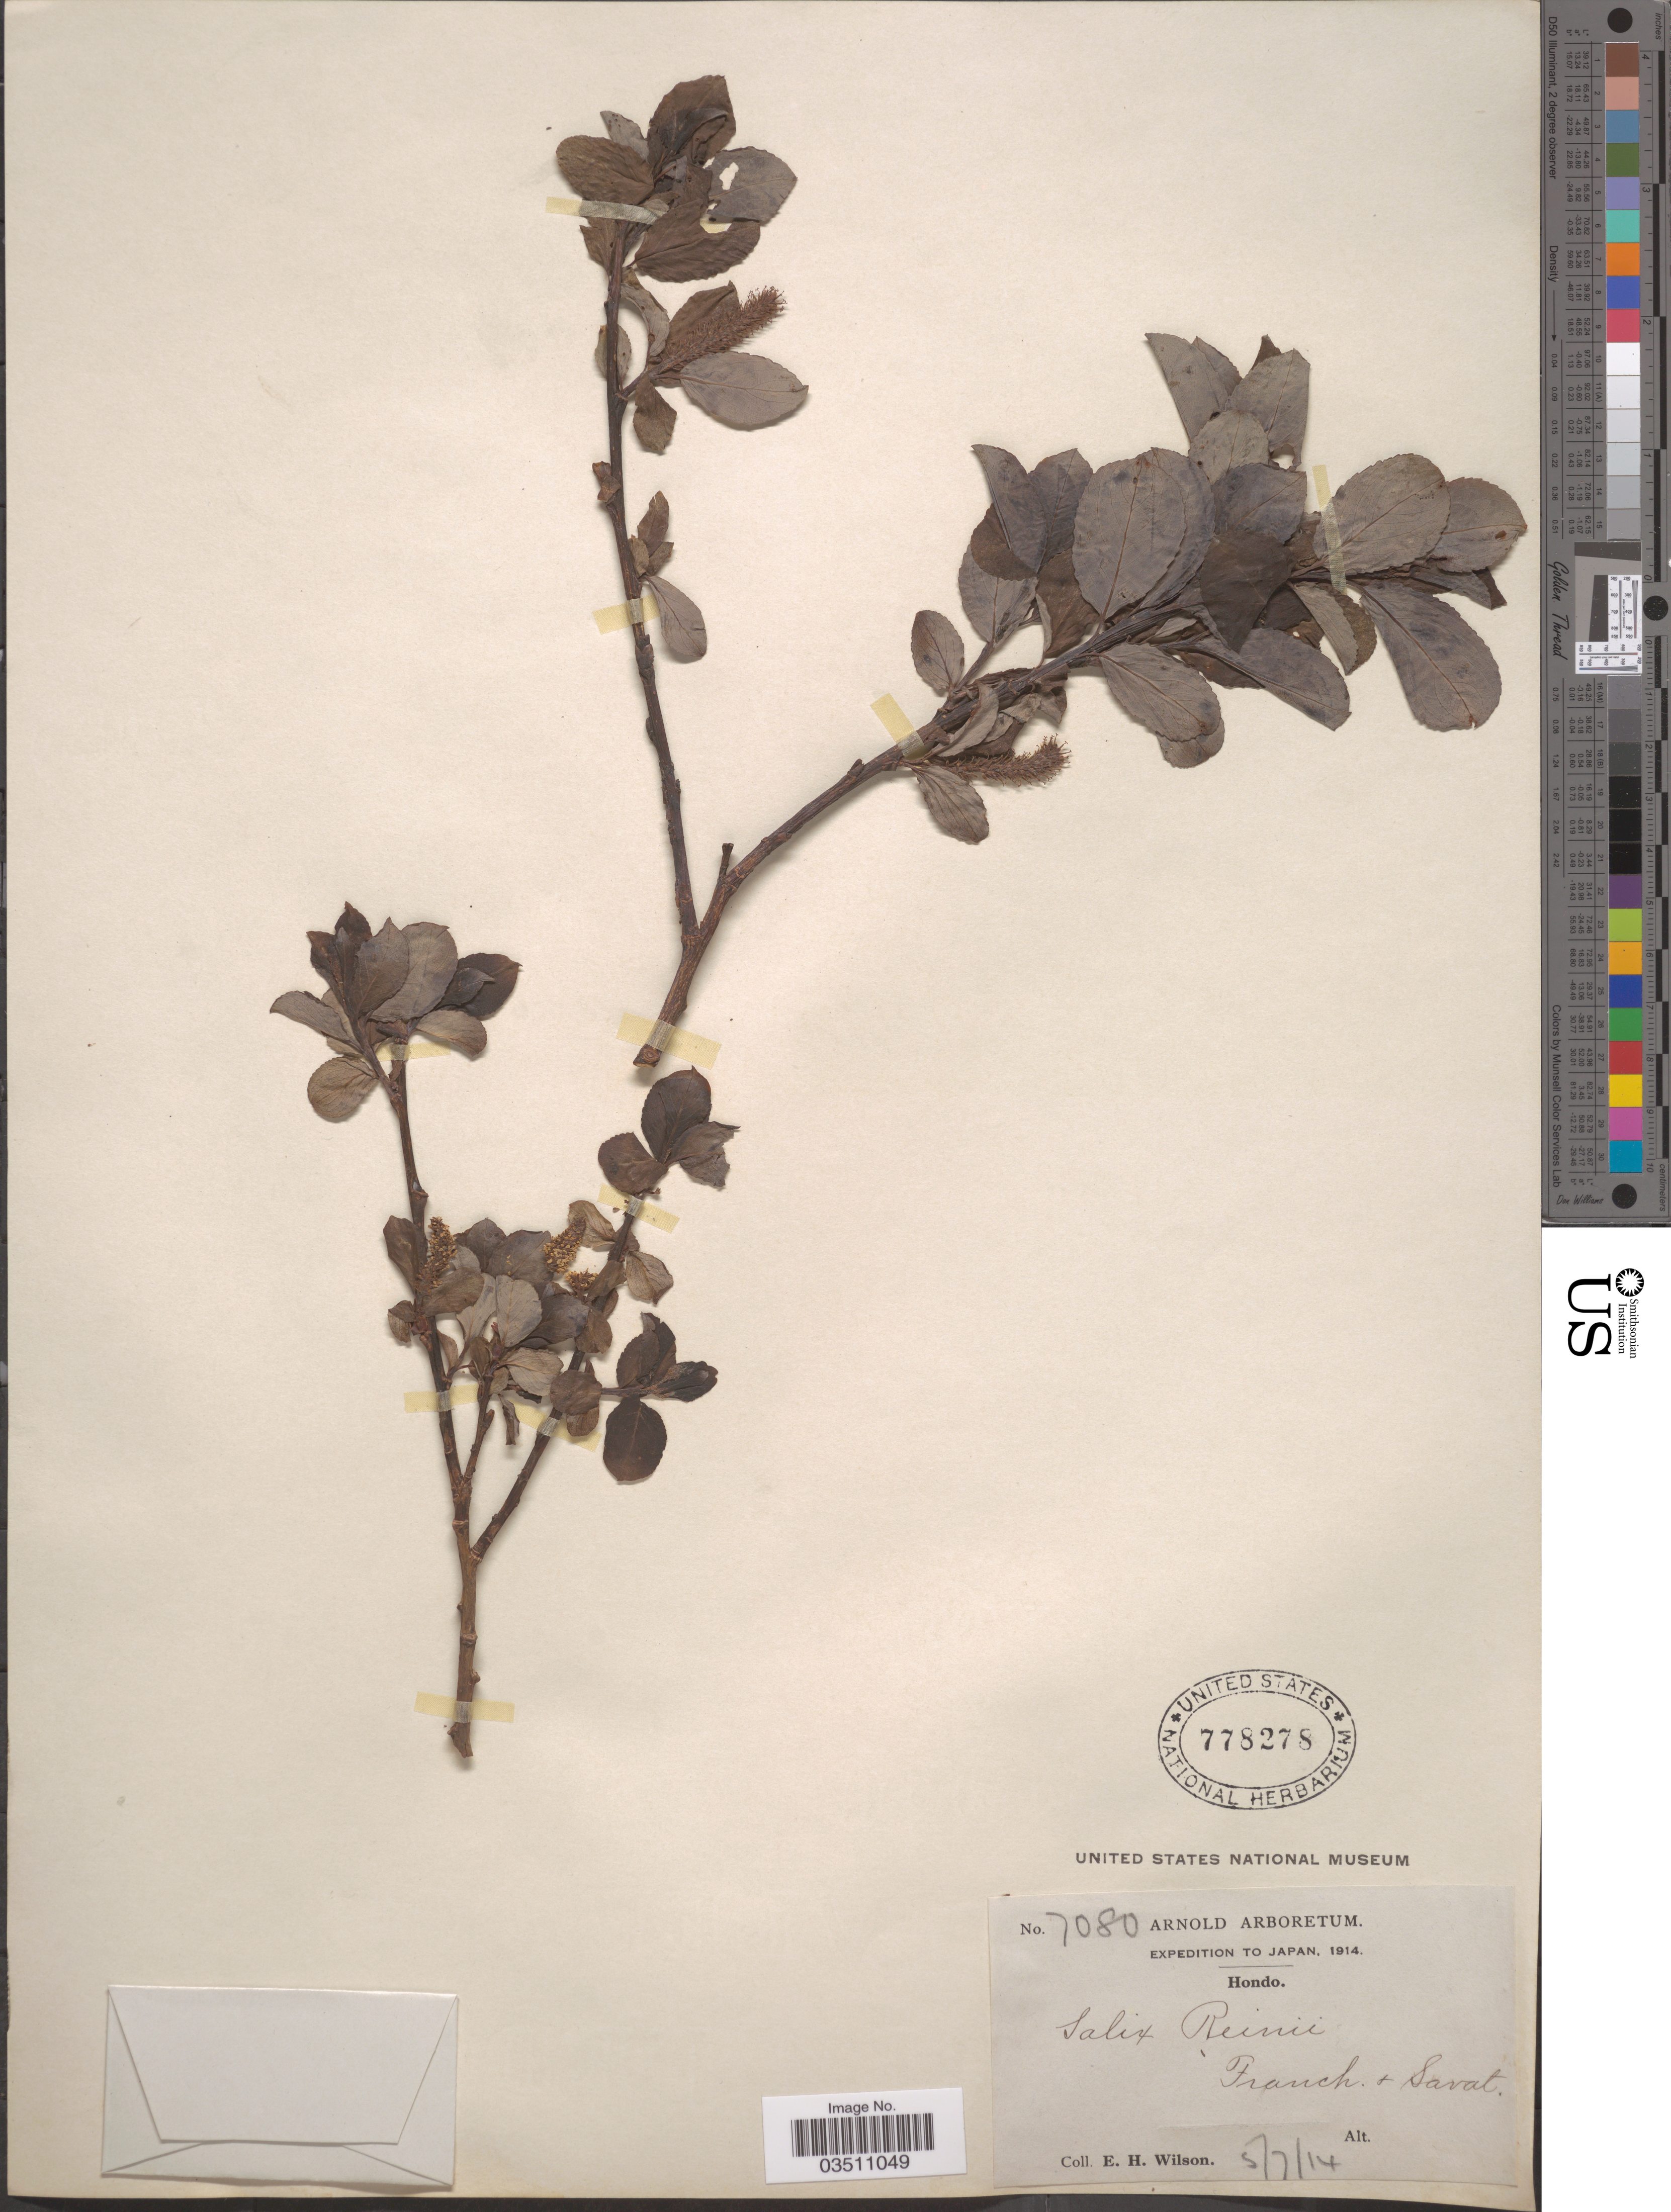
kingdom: Plantae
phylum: Tracheophyta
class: Magnoliopsida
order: Malpighiales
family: Salicaceae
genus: Salix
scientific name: Salix reinii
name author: Franch. & Sav. ex Seemen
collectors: E. Wilson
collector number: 7080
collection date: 1914-07-05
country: Japan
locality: Hondo.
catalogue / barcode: US 778278